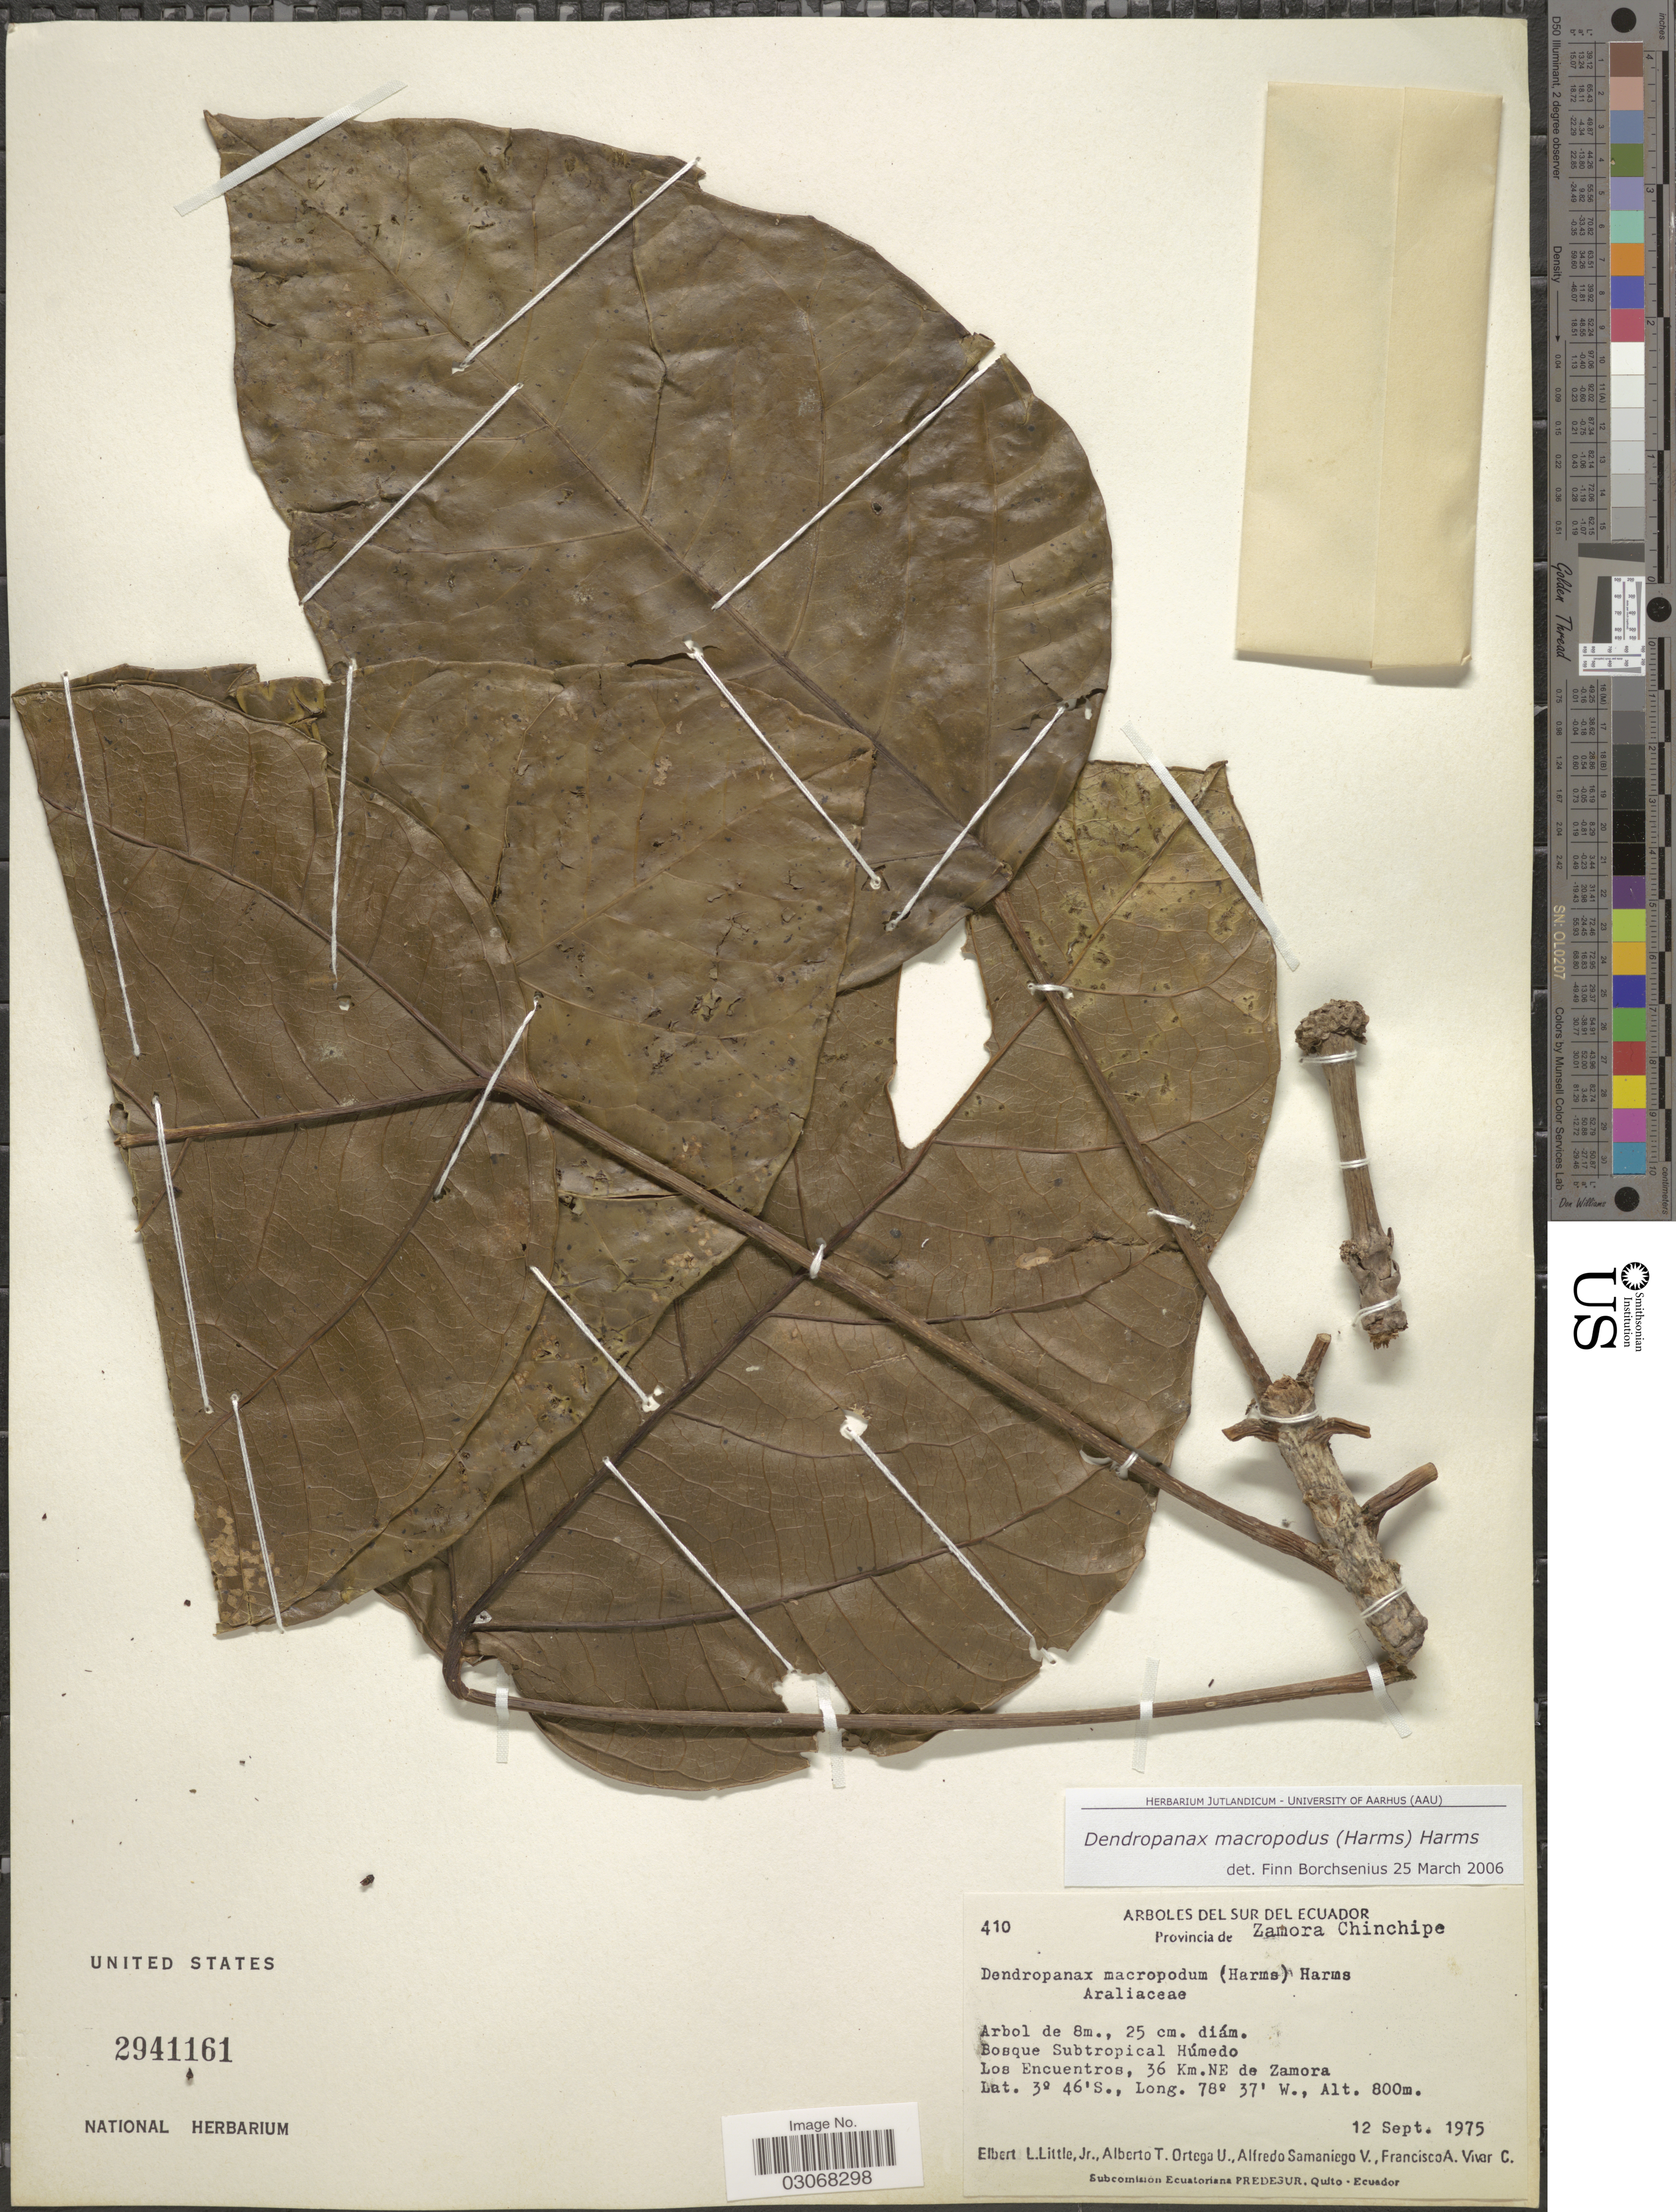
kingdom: Plantae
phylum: Tracheophyta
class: Magnoliopsida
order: Apiales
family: Araliaceae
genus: Dendropanax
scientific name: Dendropanax macropodus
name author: (Harms) Harms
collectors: E. L. Little, A. T. Ortega U., A. Samaniego & F. A. Vivar C.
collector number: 410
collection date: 1975-09-12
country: Ecuador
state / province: Zamora-Chinchipe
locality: Encuentros, 36 Km. NE de Zamora.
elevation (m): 800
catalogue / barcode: US 2941161